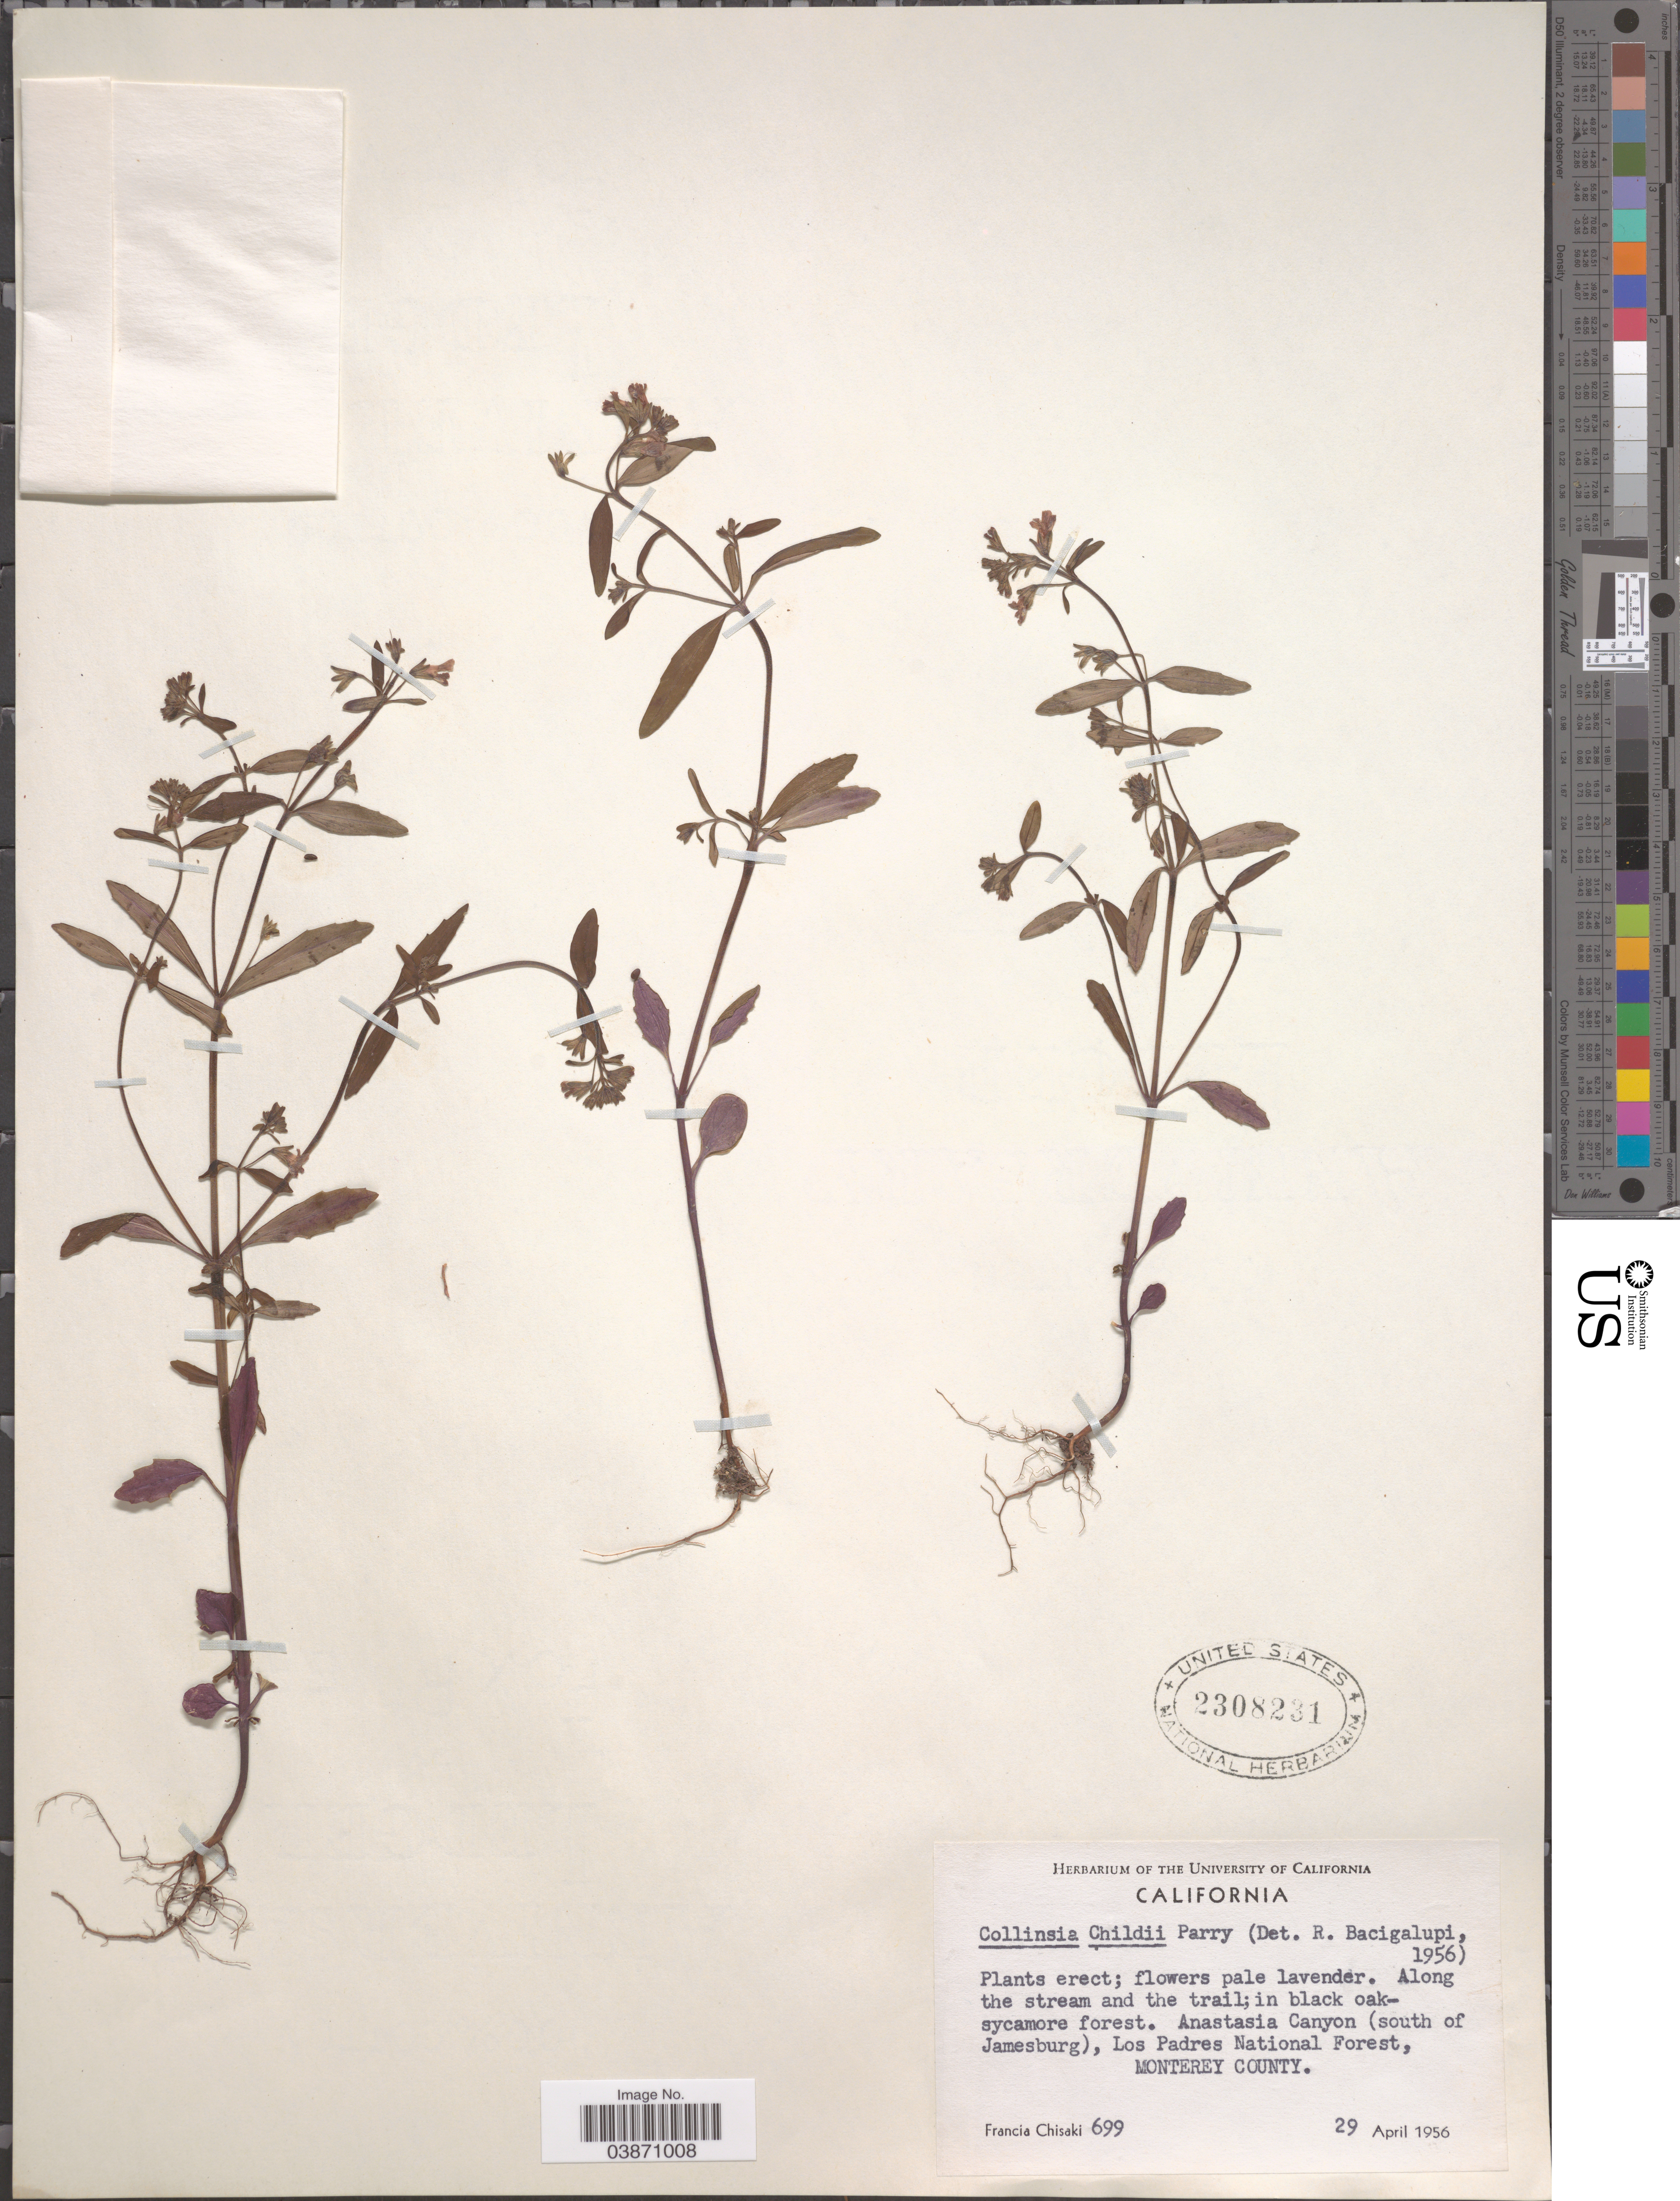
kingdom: Plantae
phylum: Tracheophyta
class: Magnoliopsida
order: Lamiales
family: Plantaginaceae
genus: Collinsia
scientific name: Collinsia childii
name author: Parry ex A. Gray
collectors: F. Chisaki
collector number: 699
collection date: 1956-04-29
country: United States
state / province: California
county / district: Monterey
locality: Along the stream and the trail; in black oak-sycamore forest. Anastasia Canyon (south of Jamesburg), Los Padres National Forest, Monterey County.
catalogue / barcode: US 2308231